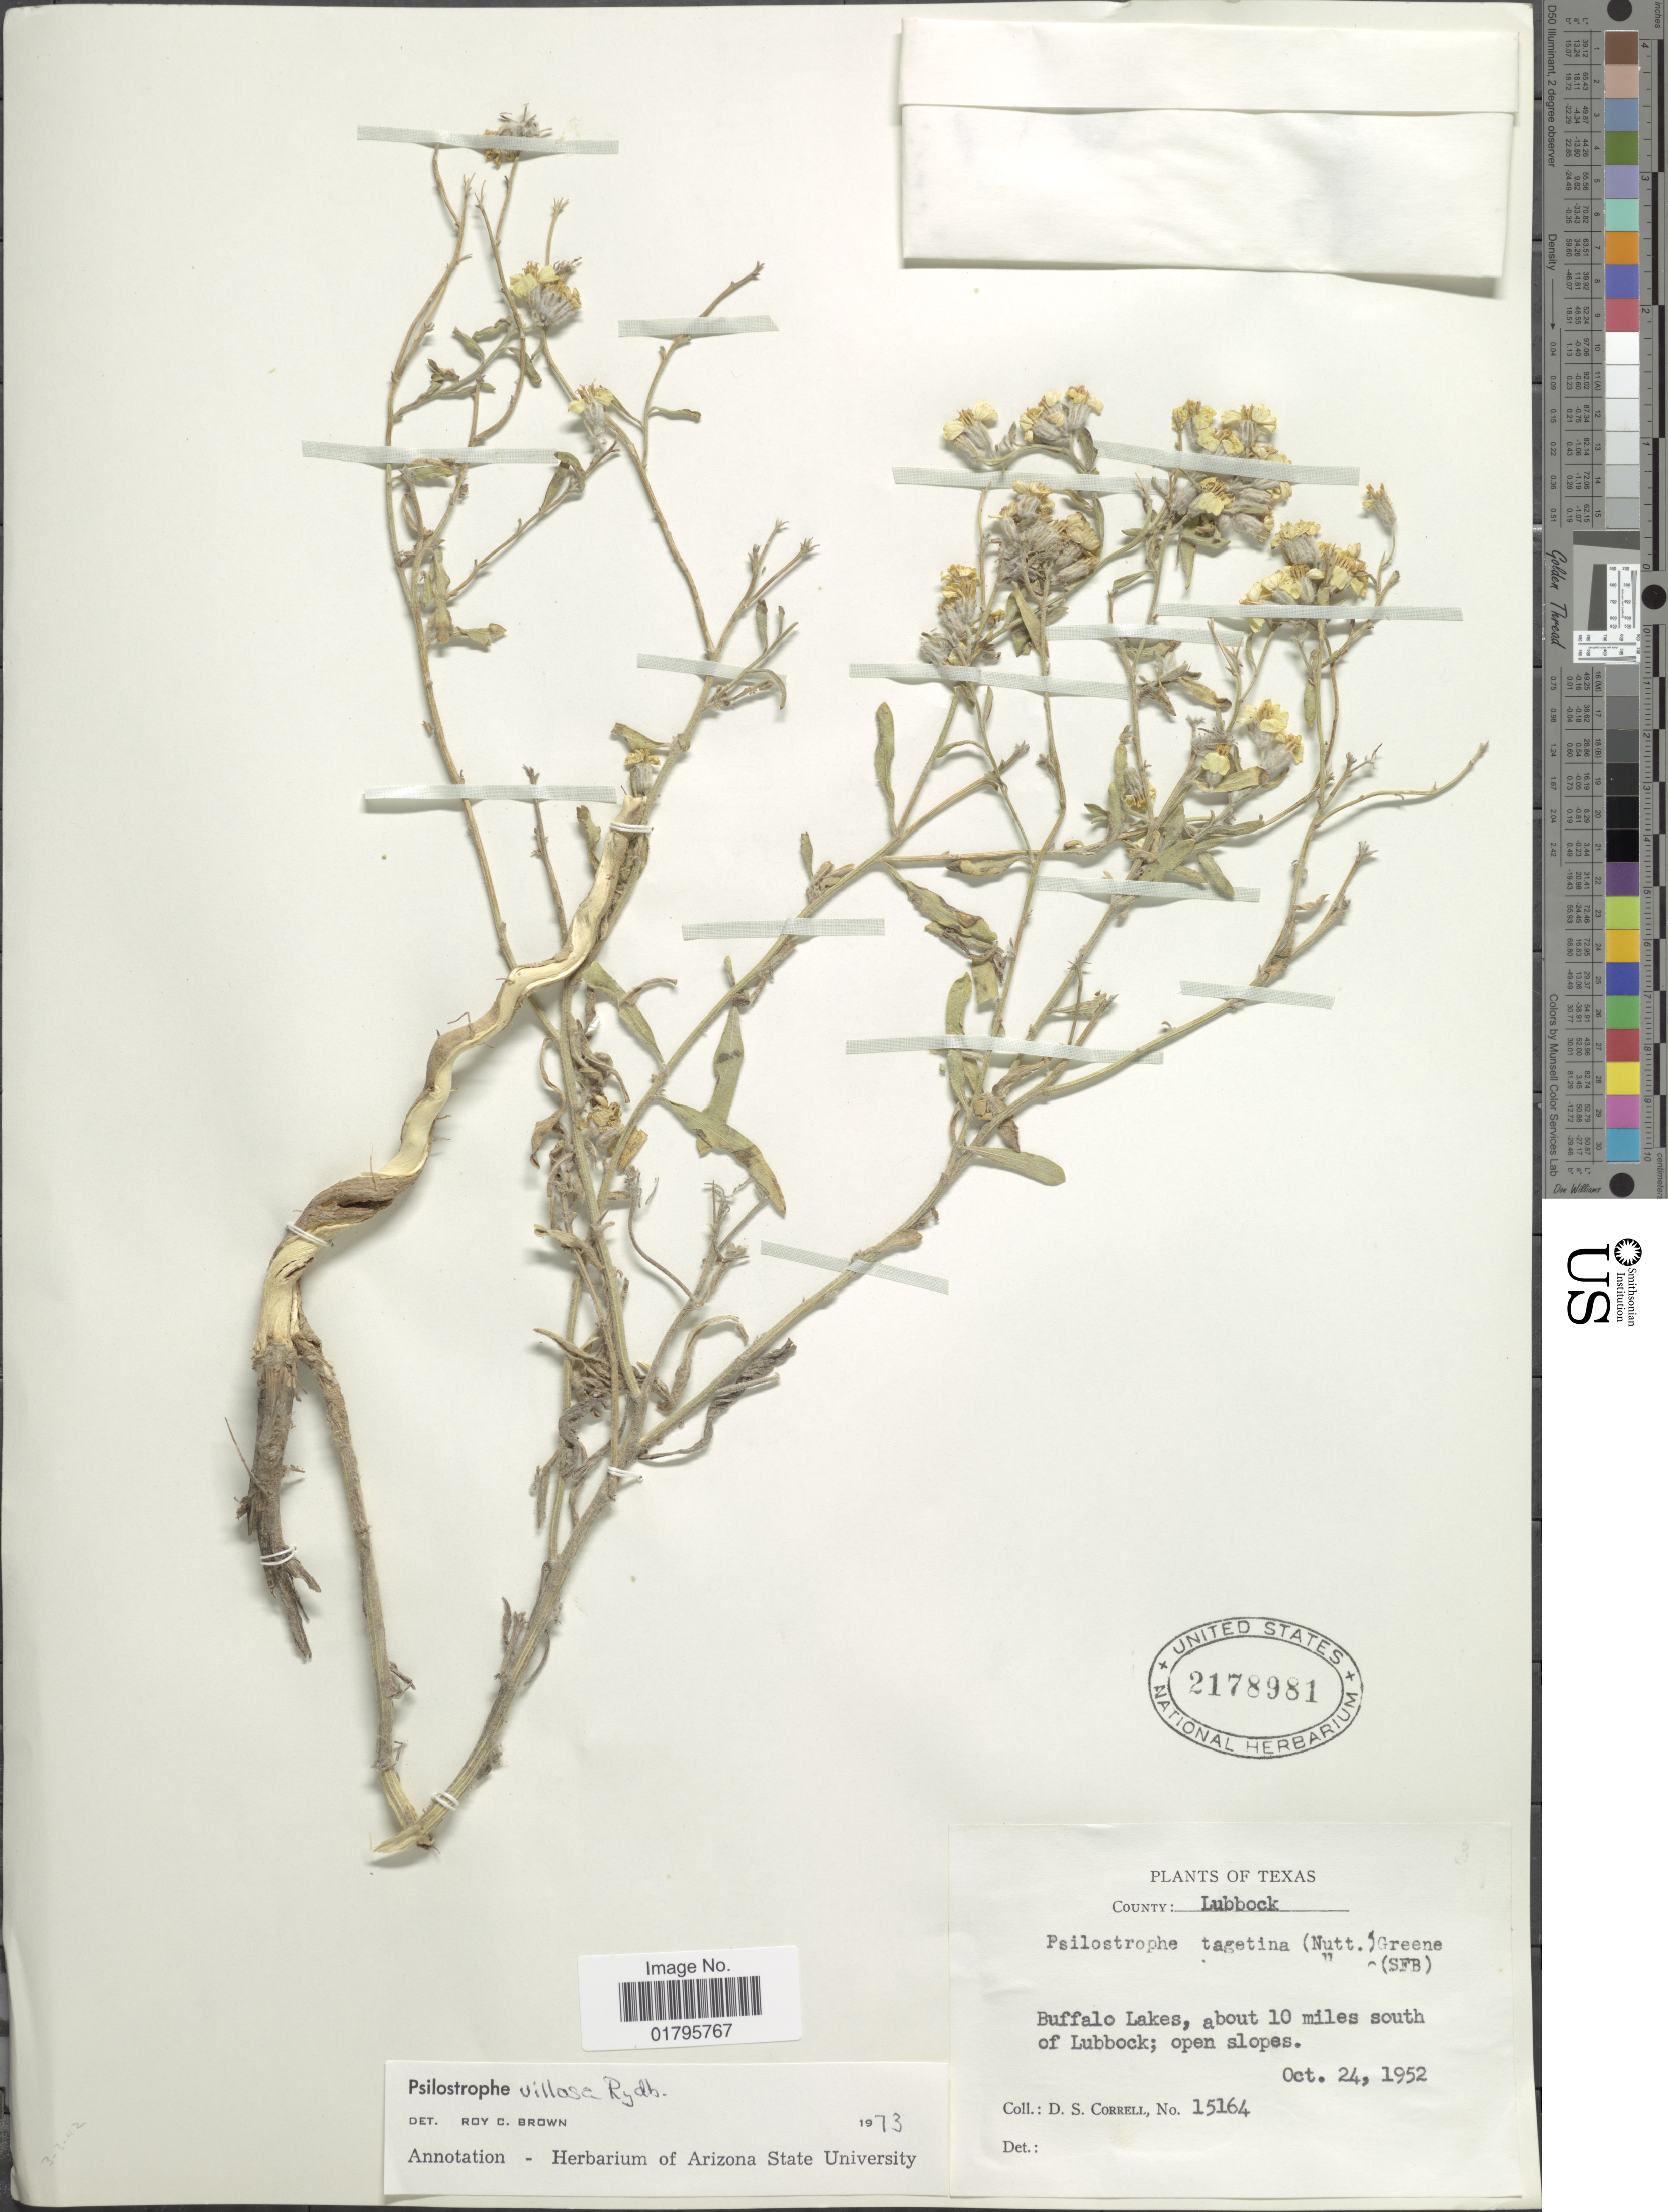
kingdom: Plantae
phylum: Tracheophyta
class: Magnoliopsida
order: Asterales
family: Asteraceae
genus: Psilostrophe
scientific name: Psilostrophe villosa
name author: Rydb. ex Britton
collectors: D. S. Correll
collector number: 15164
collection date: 1952-10-24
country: United States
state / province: Texas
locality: County Lubbock. Buffalo Lakes, about 10 miles south of Lubbock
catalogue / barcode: US 2178981